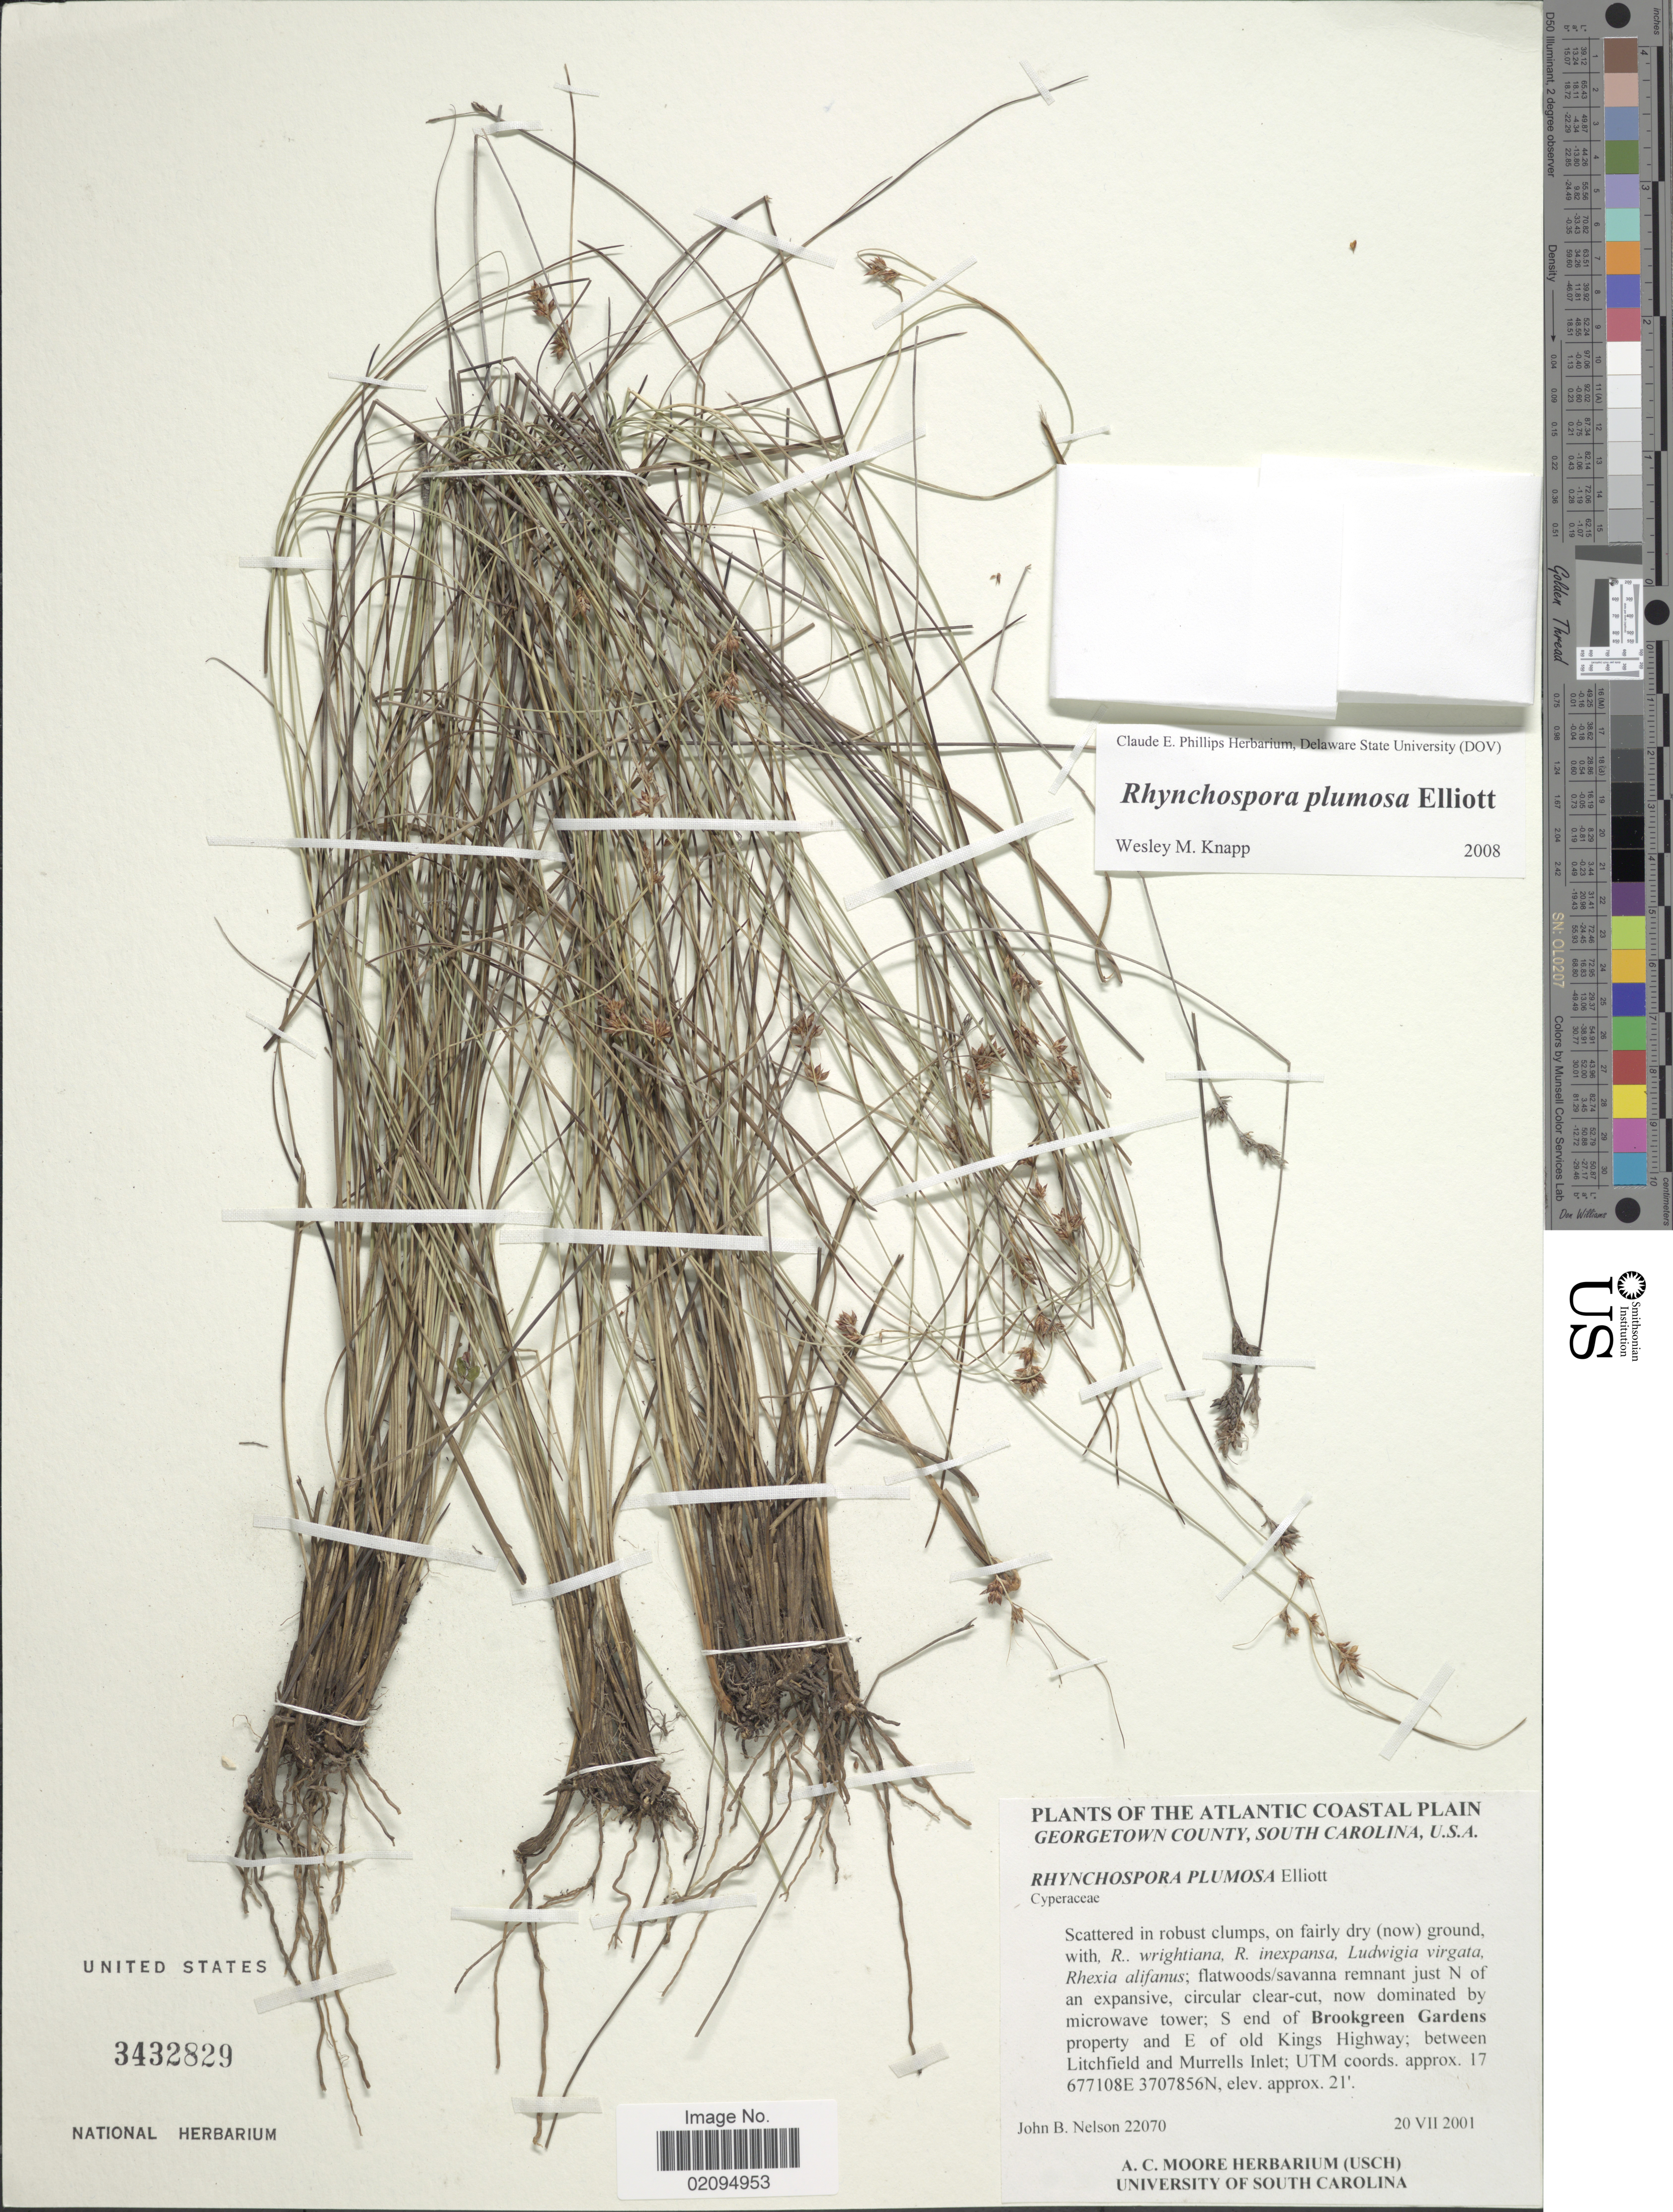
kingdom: Plantae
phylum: Tracheophyta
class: Liliopsida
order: Poales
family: Cyperaceae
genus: Rhynchospora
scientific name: Rhynchospora plumosa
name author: Elliott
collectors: J. Nelson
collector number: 22070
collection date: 2001-07-20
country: United States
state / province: South Carolina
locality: Georgetown County. The Atlantic Coastal Plain. S. end of Brookgreen Gardens property and E of old Kings Highway; between Litchfield and Murrells Inlet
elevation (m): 6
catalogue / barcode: US 3432829